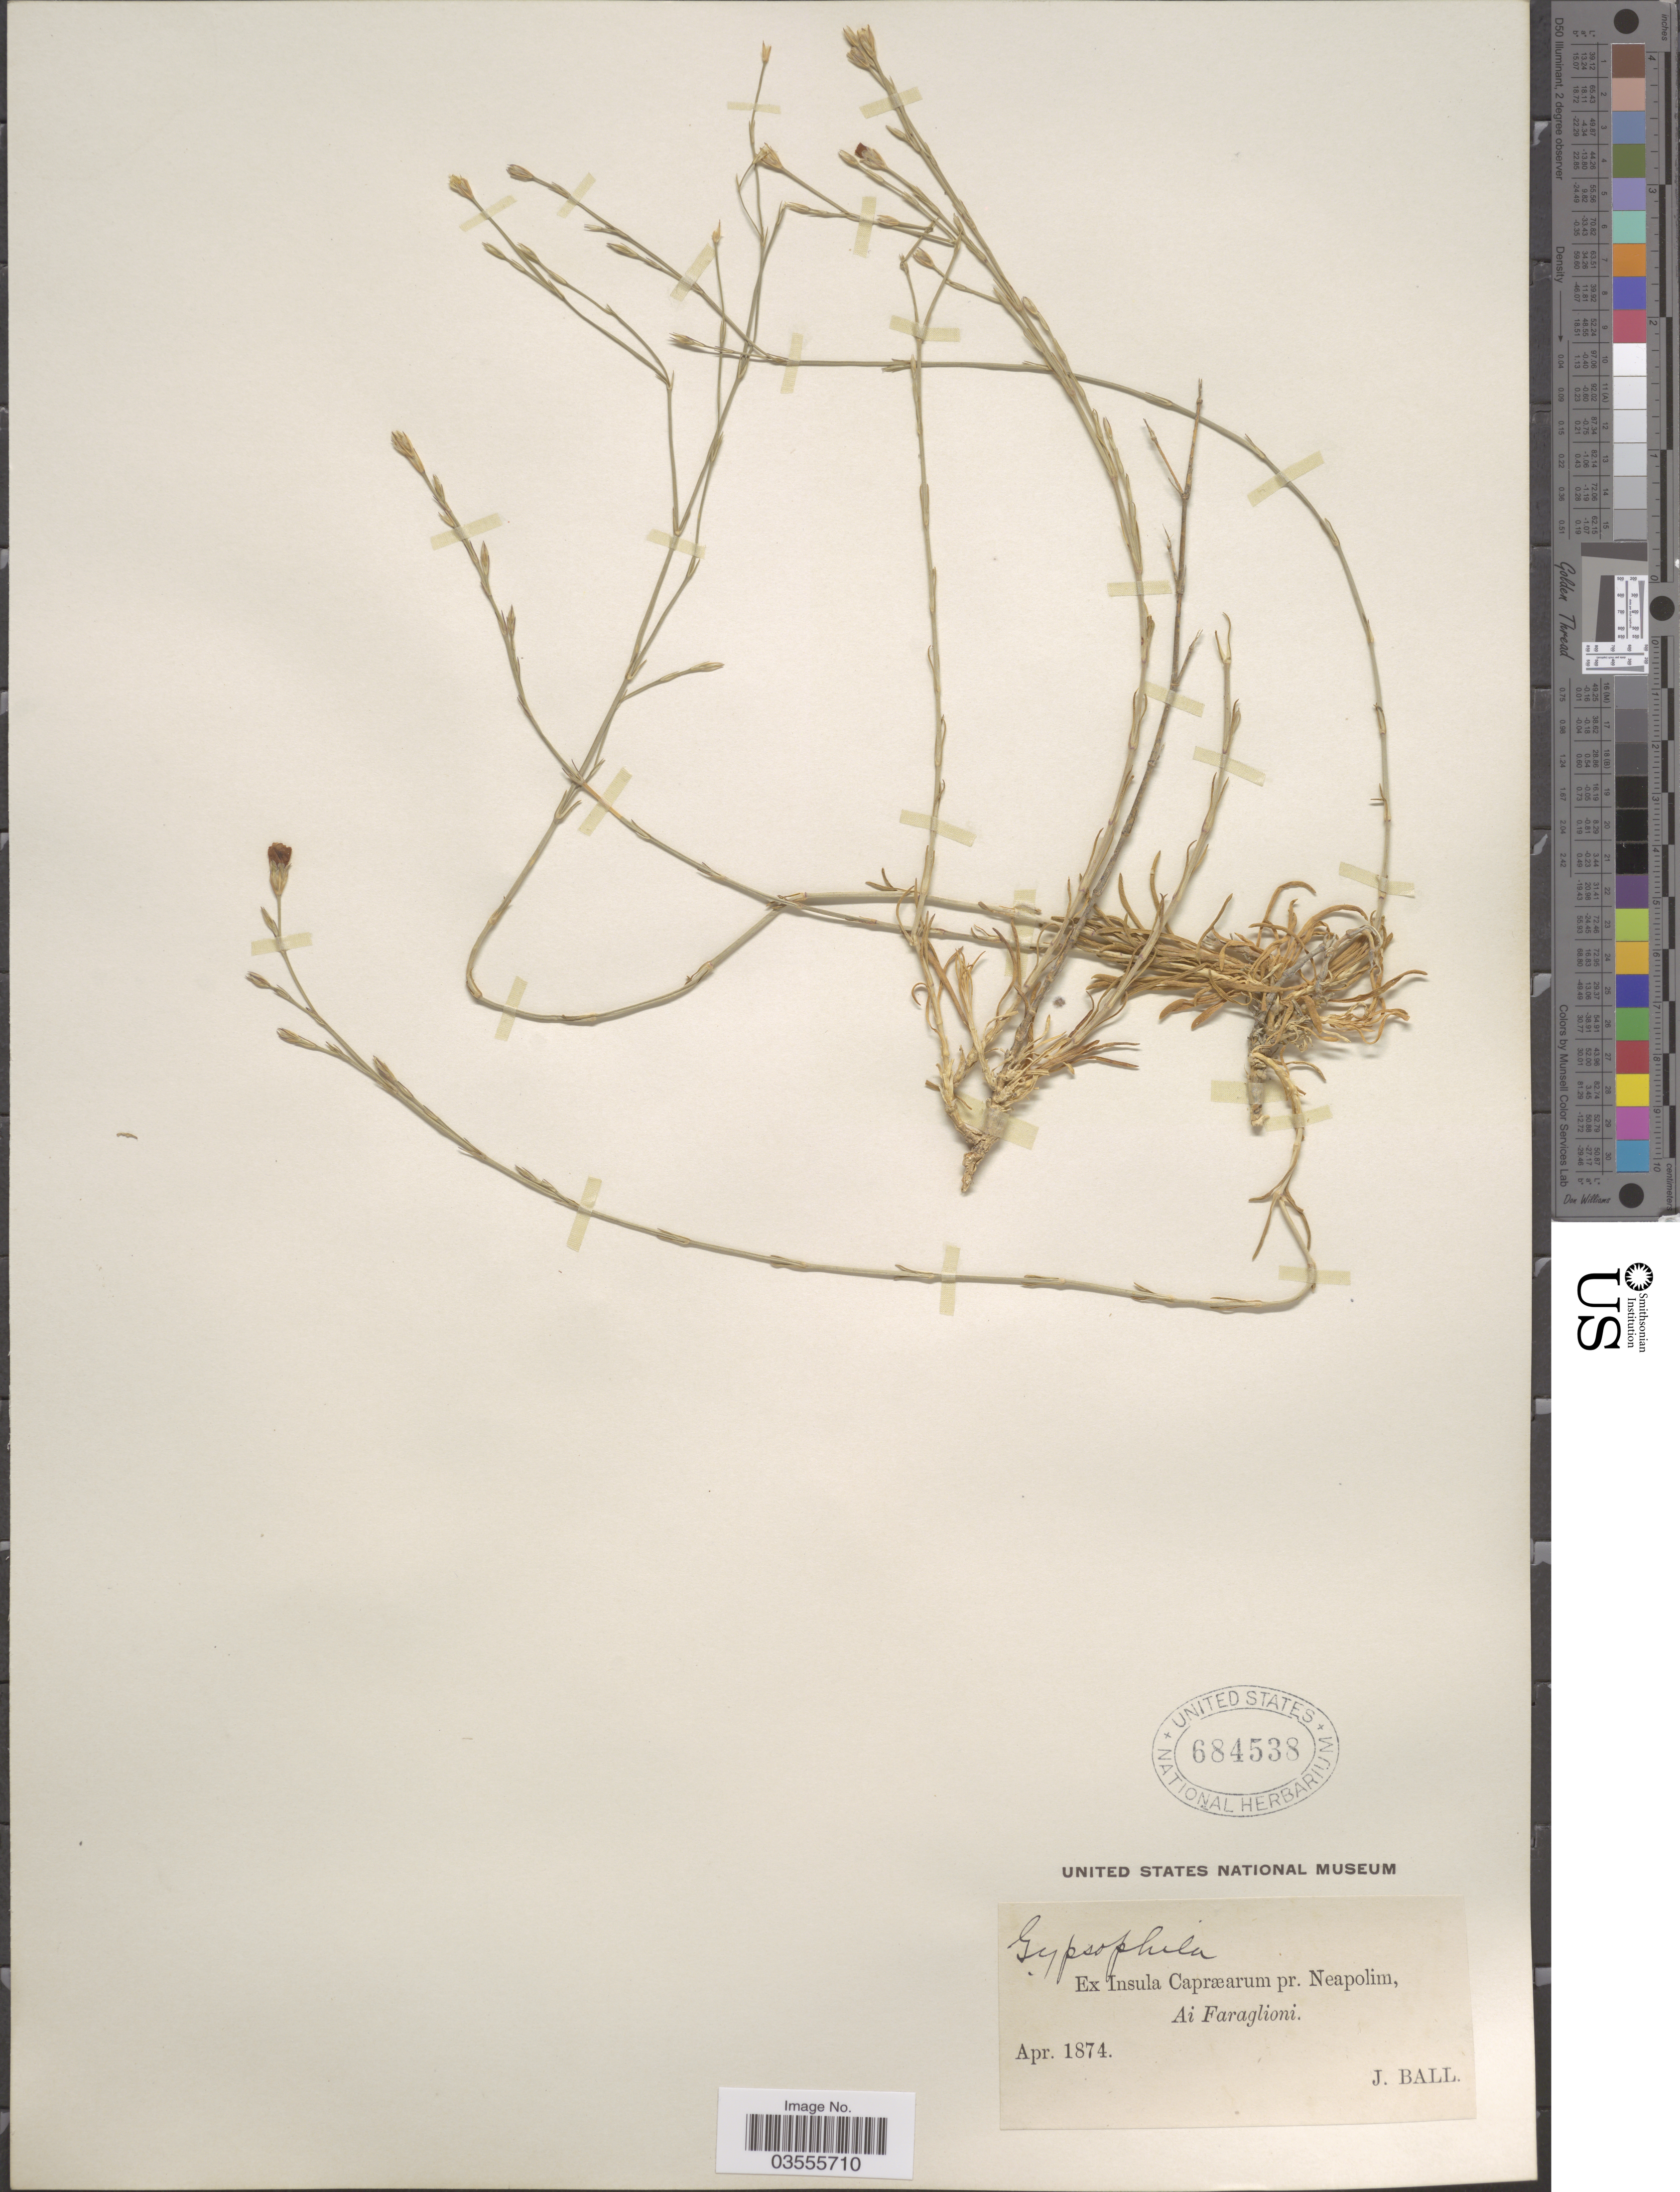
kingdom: Plantae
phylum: Tracheophyta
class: Magnoliopsida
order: Caryophyllales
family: Caryophyllaceae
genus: Petrorhagia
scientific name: Petrorhagia saxifraga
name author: (L.) Link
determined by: Rabeler, R. K.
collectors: J. Ball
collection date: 1874-04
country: Italy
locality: Ex Insula Capræarum pr. Neapolim, Ai Faraglioni.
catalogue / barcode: US 684538